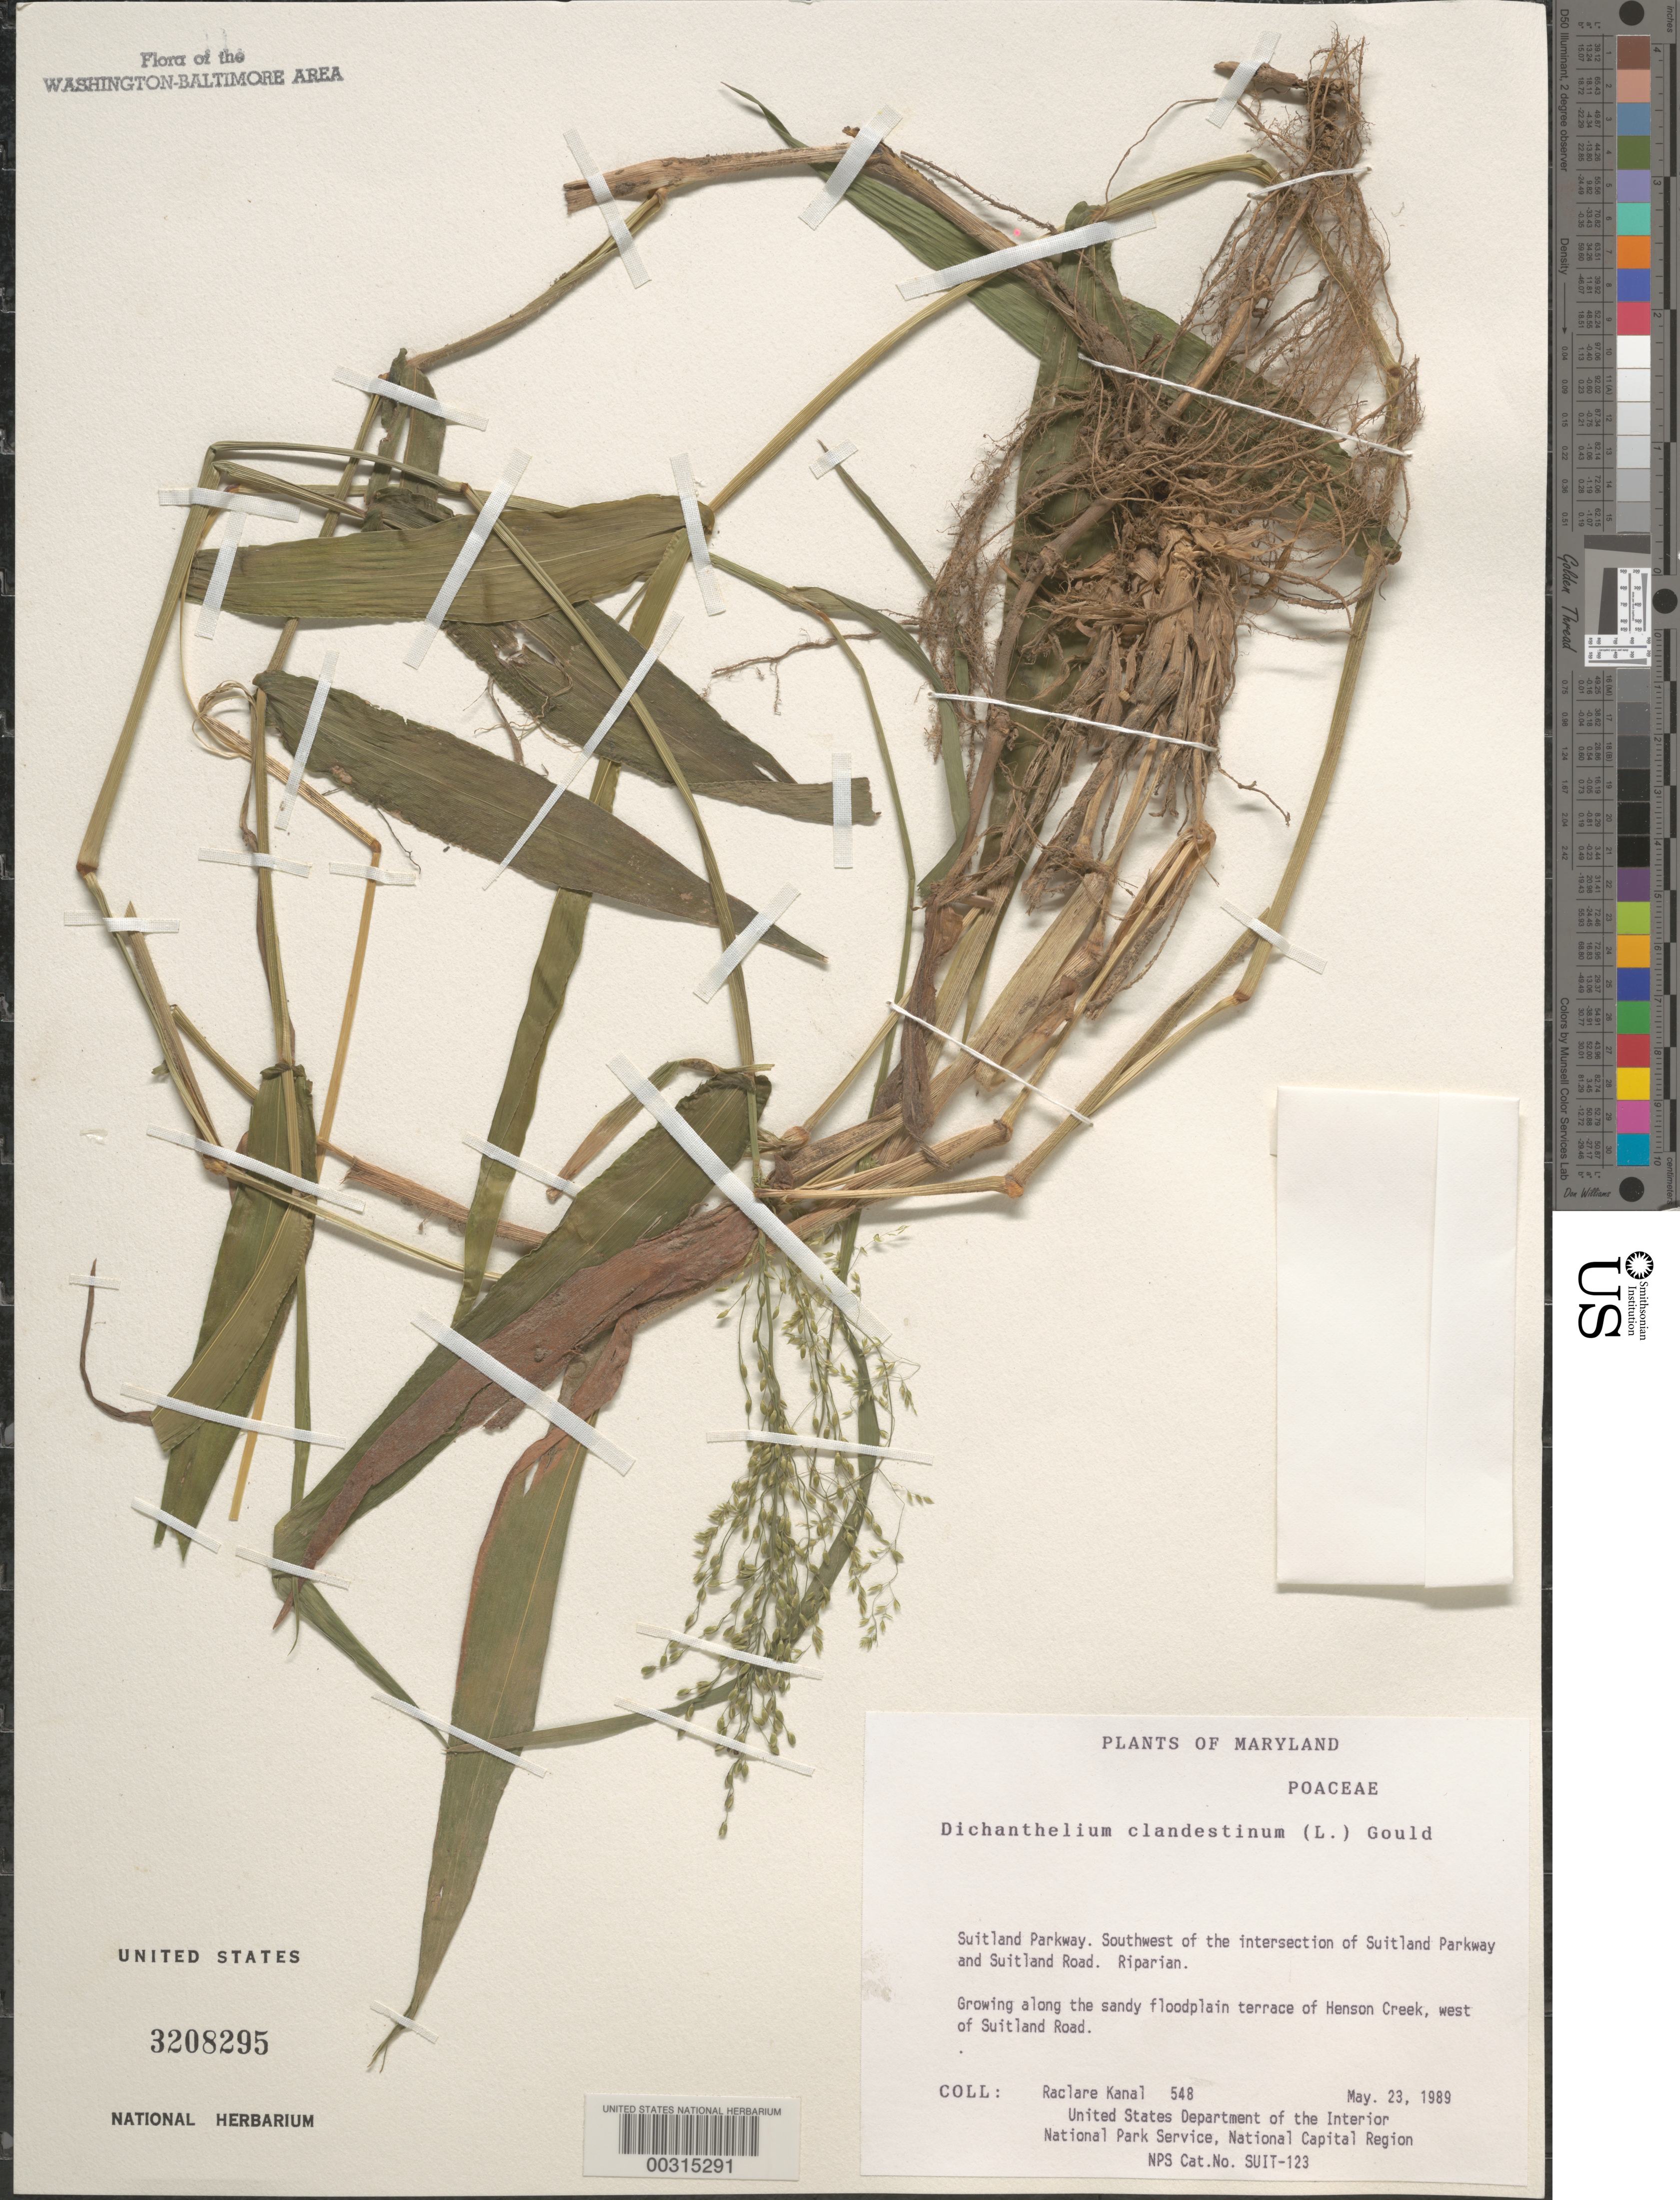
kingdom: Plantae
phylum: Tracheophyta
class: Liliopsida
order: Poales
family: Poaceae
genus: Dichanthelium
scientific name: Dichanthelium clandestinum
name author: (L.) Gould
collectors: R. Kanal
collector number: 548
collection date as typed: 23 May 1989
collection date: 1989-05-23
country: United States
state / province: Maryland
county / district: Prince George's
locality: Suitland Parkway, SW of intersection of Suitland Parkway and road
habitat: Sandy floodplain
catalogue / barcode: US 3208295